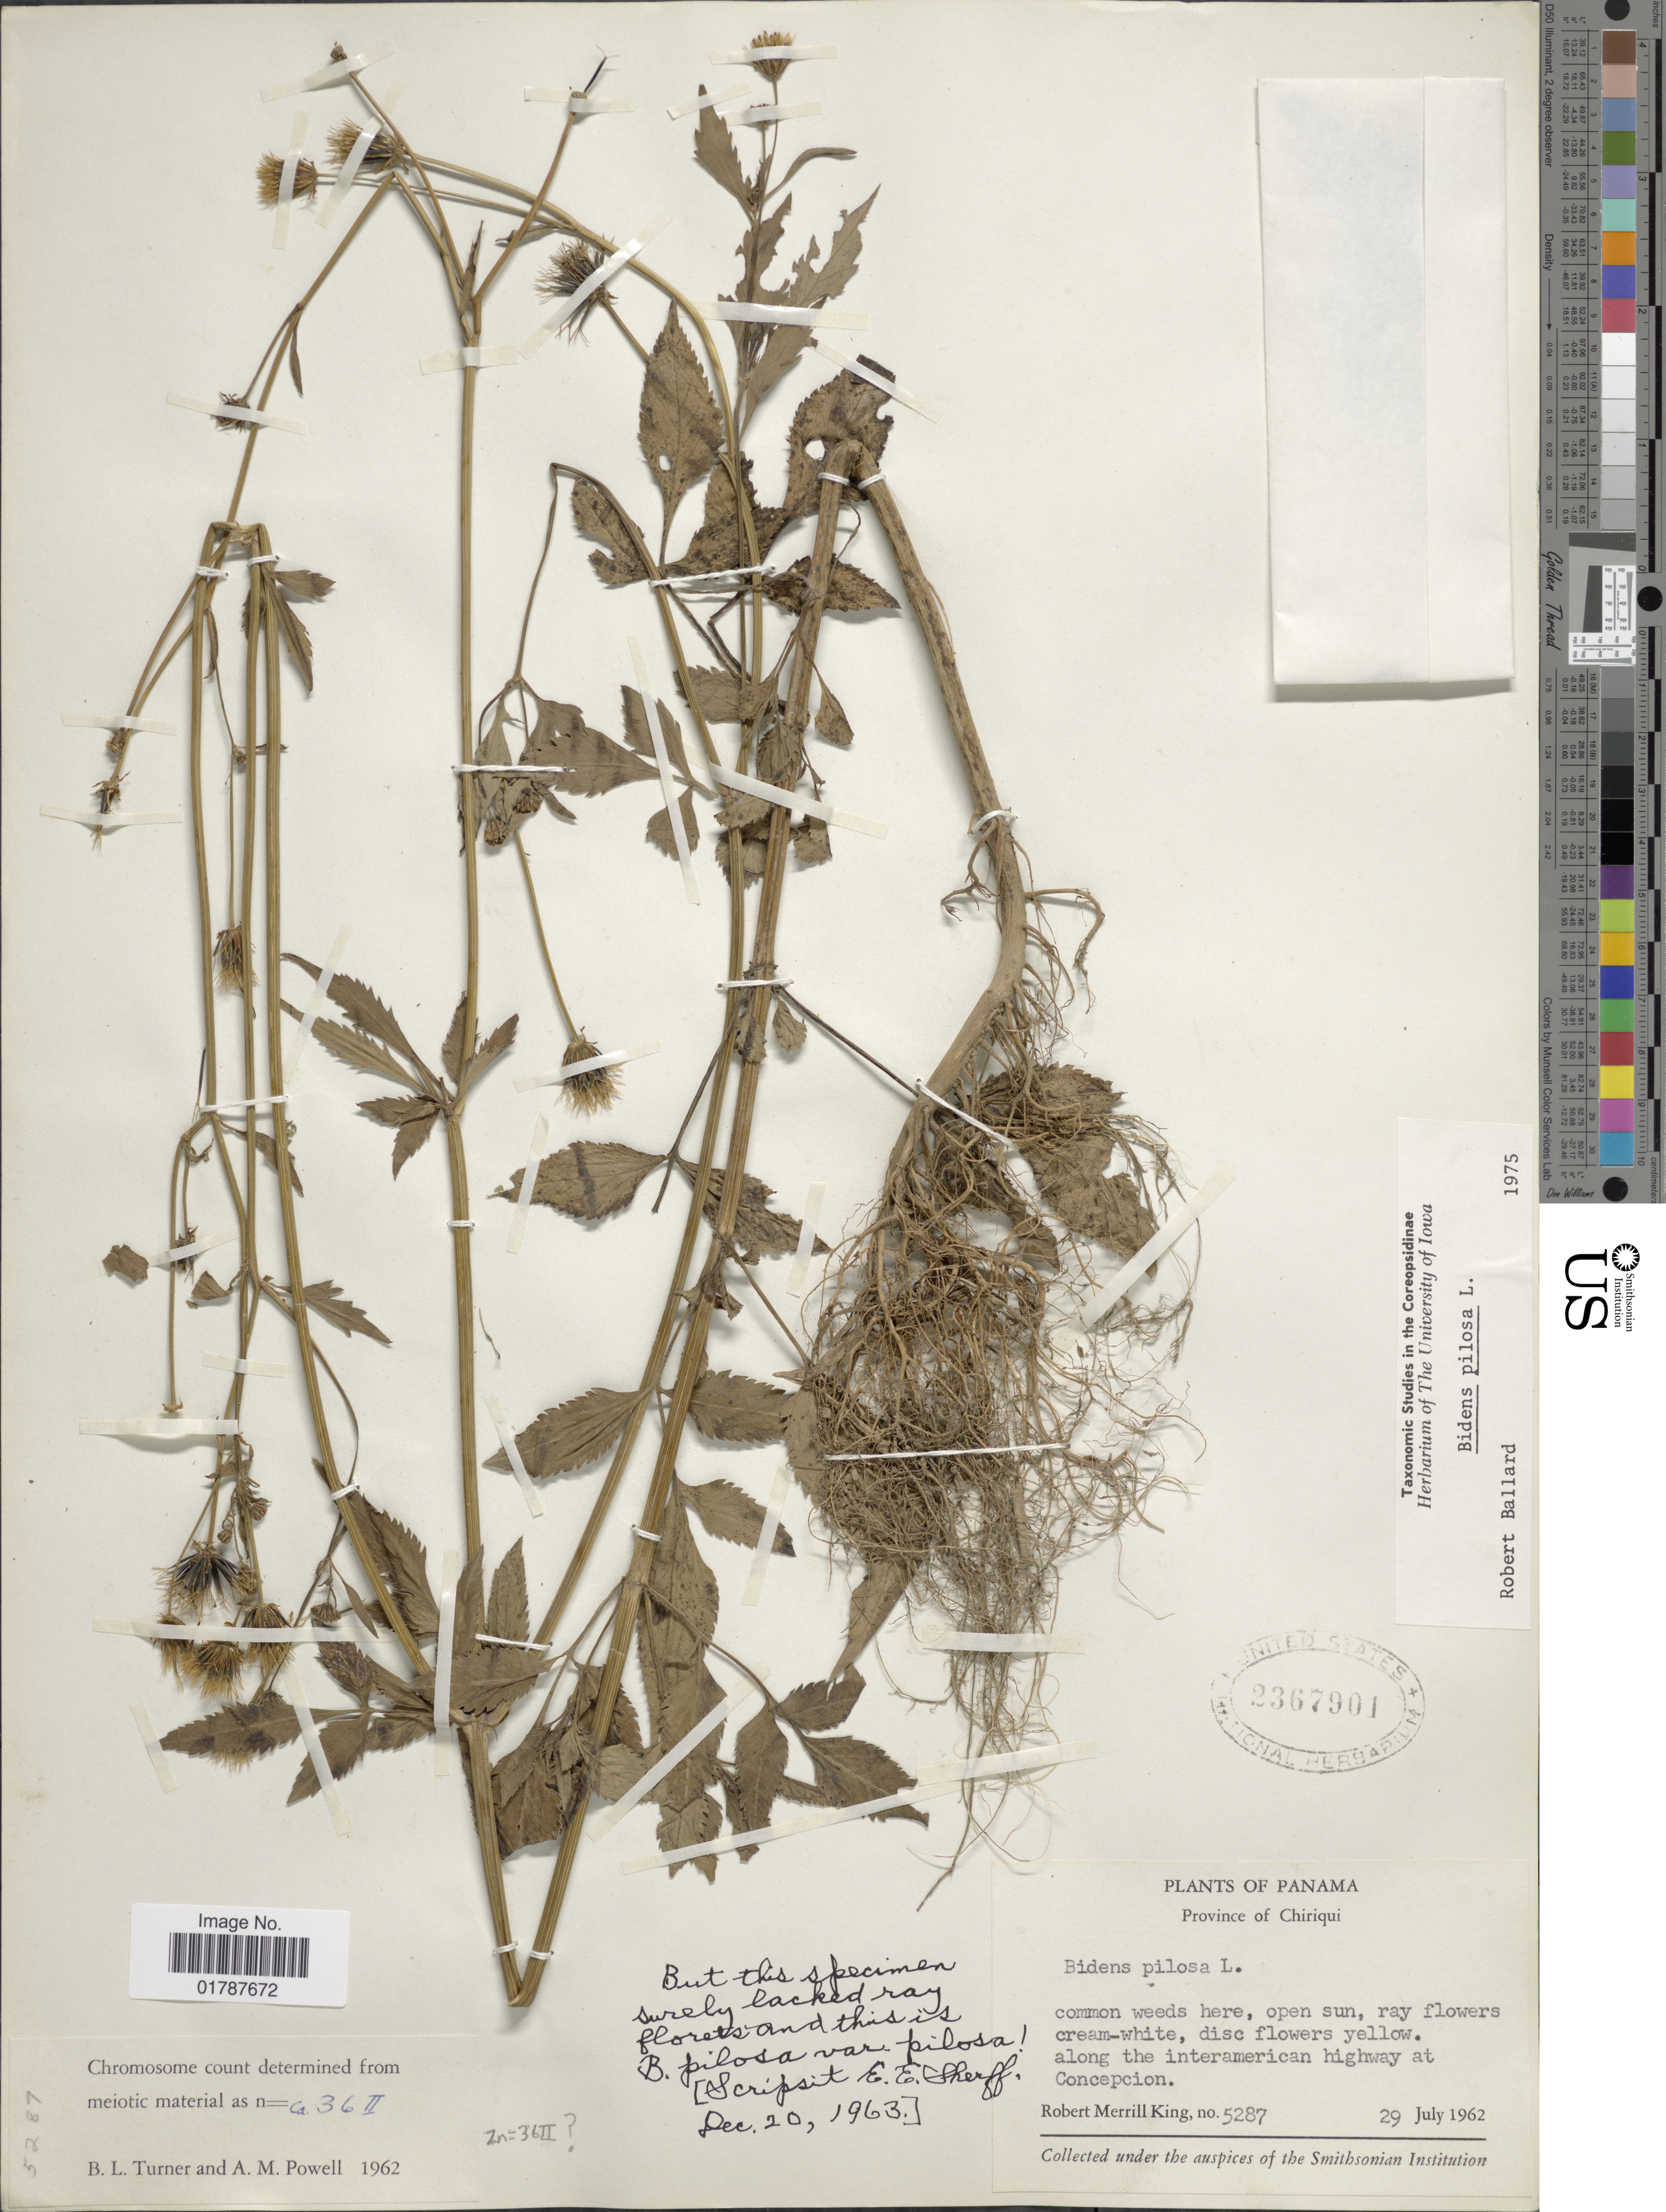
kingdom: Plantae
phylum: Tracheophyta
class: Magnoliopsida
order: Asterales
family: Asteraceae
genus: Bidens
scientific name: Bidens pilosa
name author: L.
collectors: R. M. King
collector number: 5287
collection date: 1962-07-29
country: Panama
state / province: Chiriqui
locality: Along the interamerican highway at Concepcion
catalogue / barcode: US 2367901